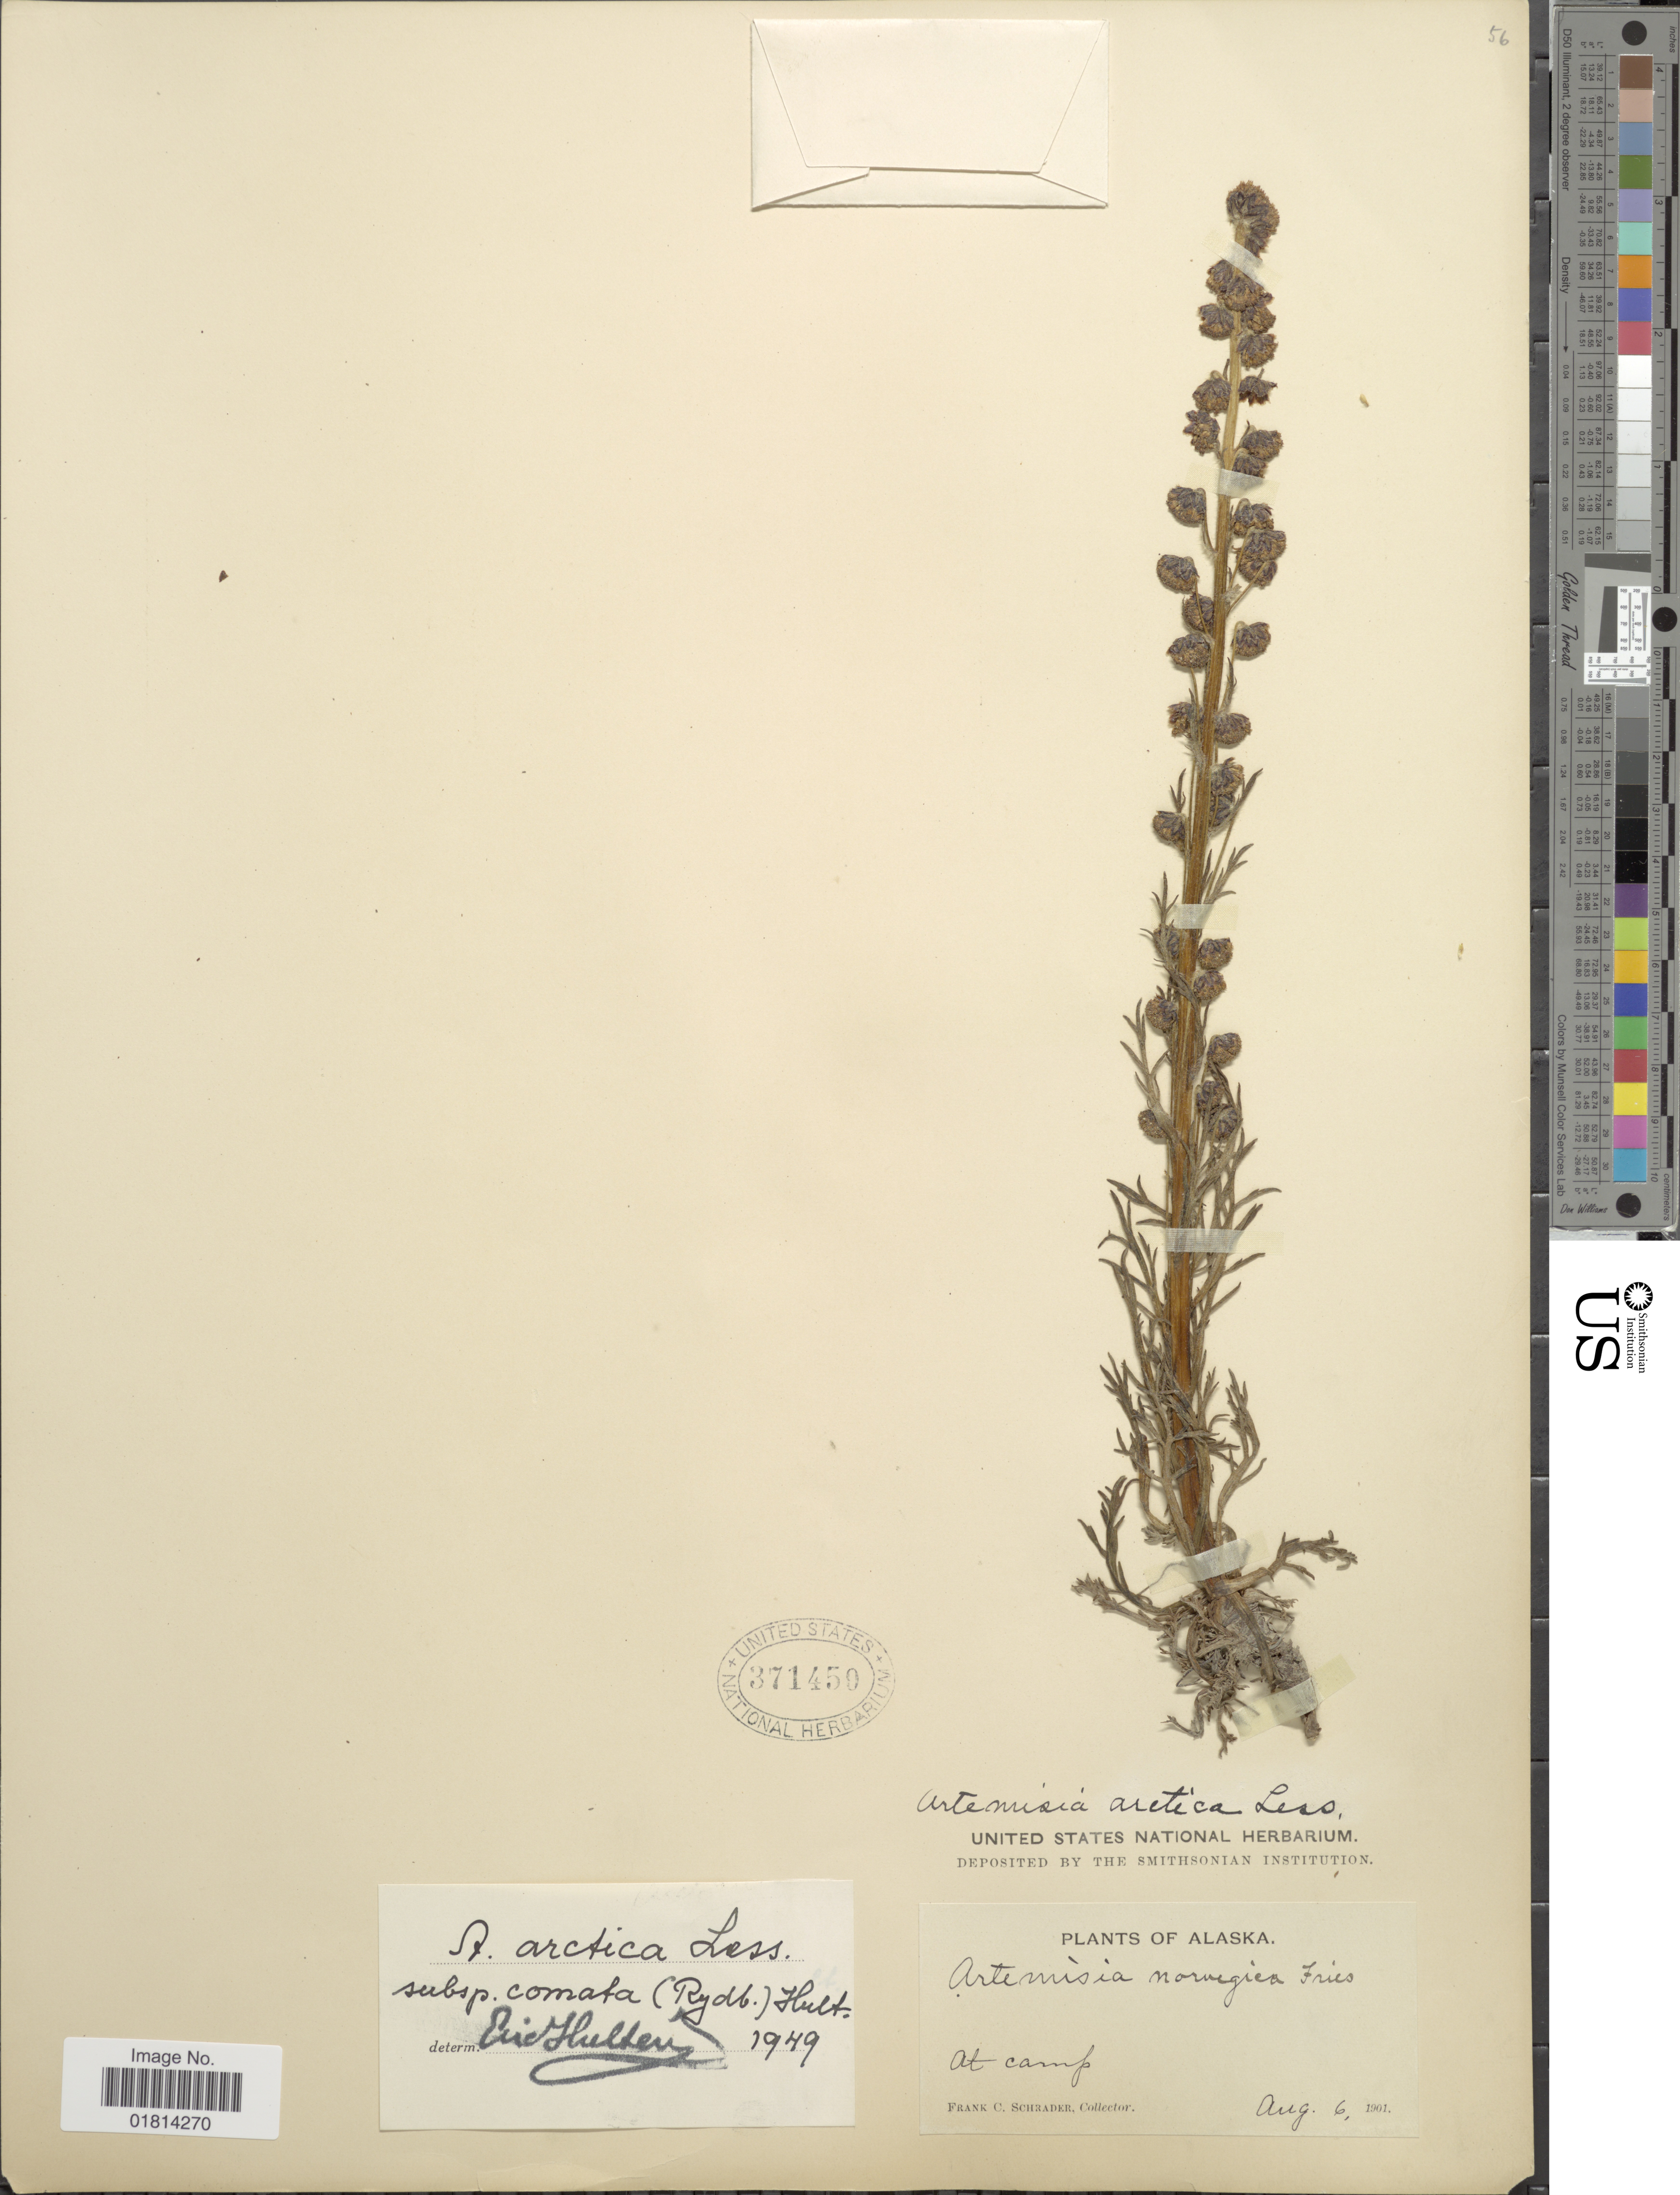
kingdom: Plantae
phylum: Tracheophyta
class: Magnoliopsida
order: Asterales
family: Asteraceae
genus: Artemisia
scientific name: Artemisia arctica subsp. comata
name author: (Rydb.) Hultén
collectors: F. C. Schrader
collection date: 1901-08-06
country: United States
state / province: Alaska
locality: At camp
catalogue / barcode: US 371450